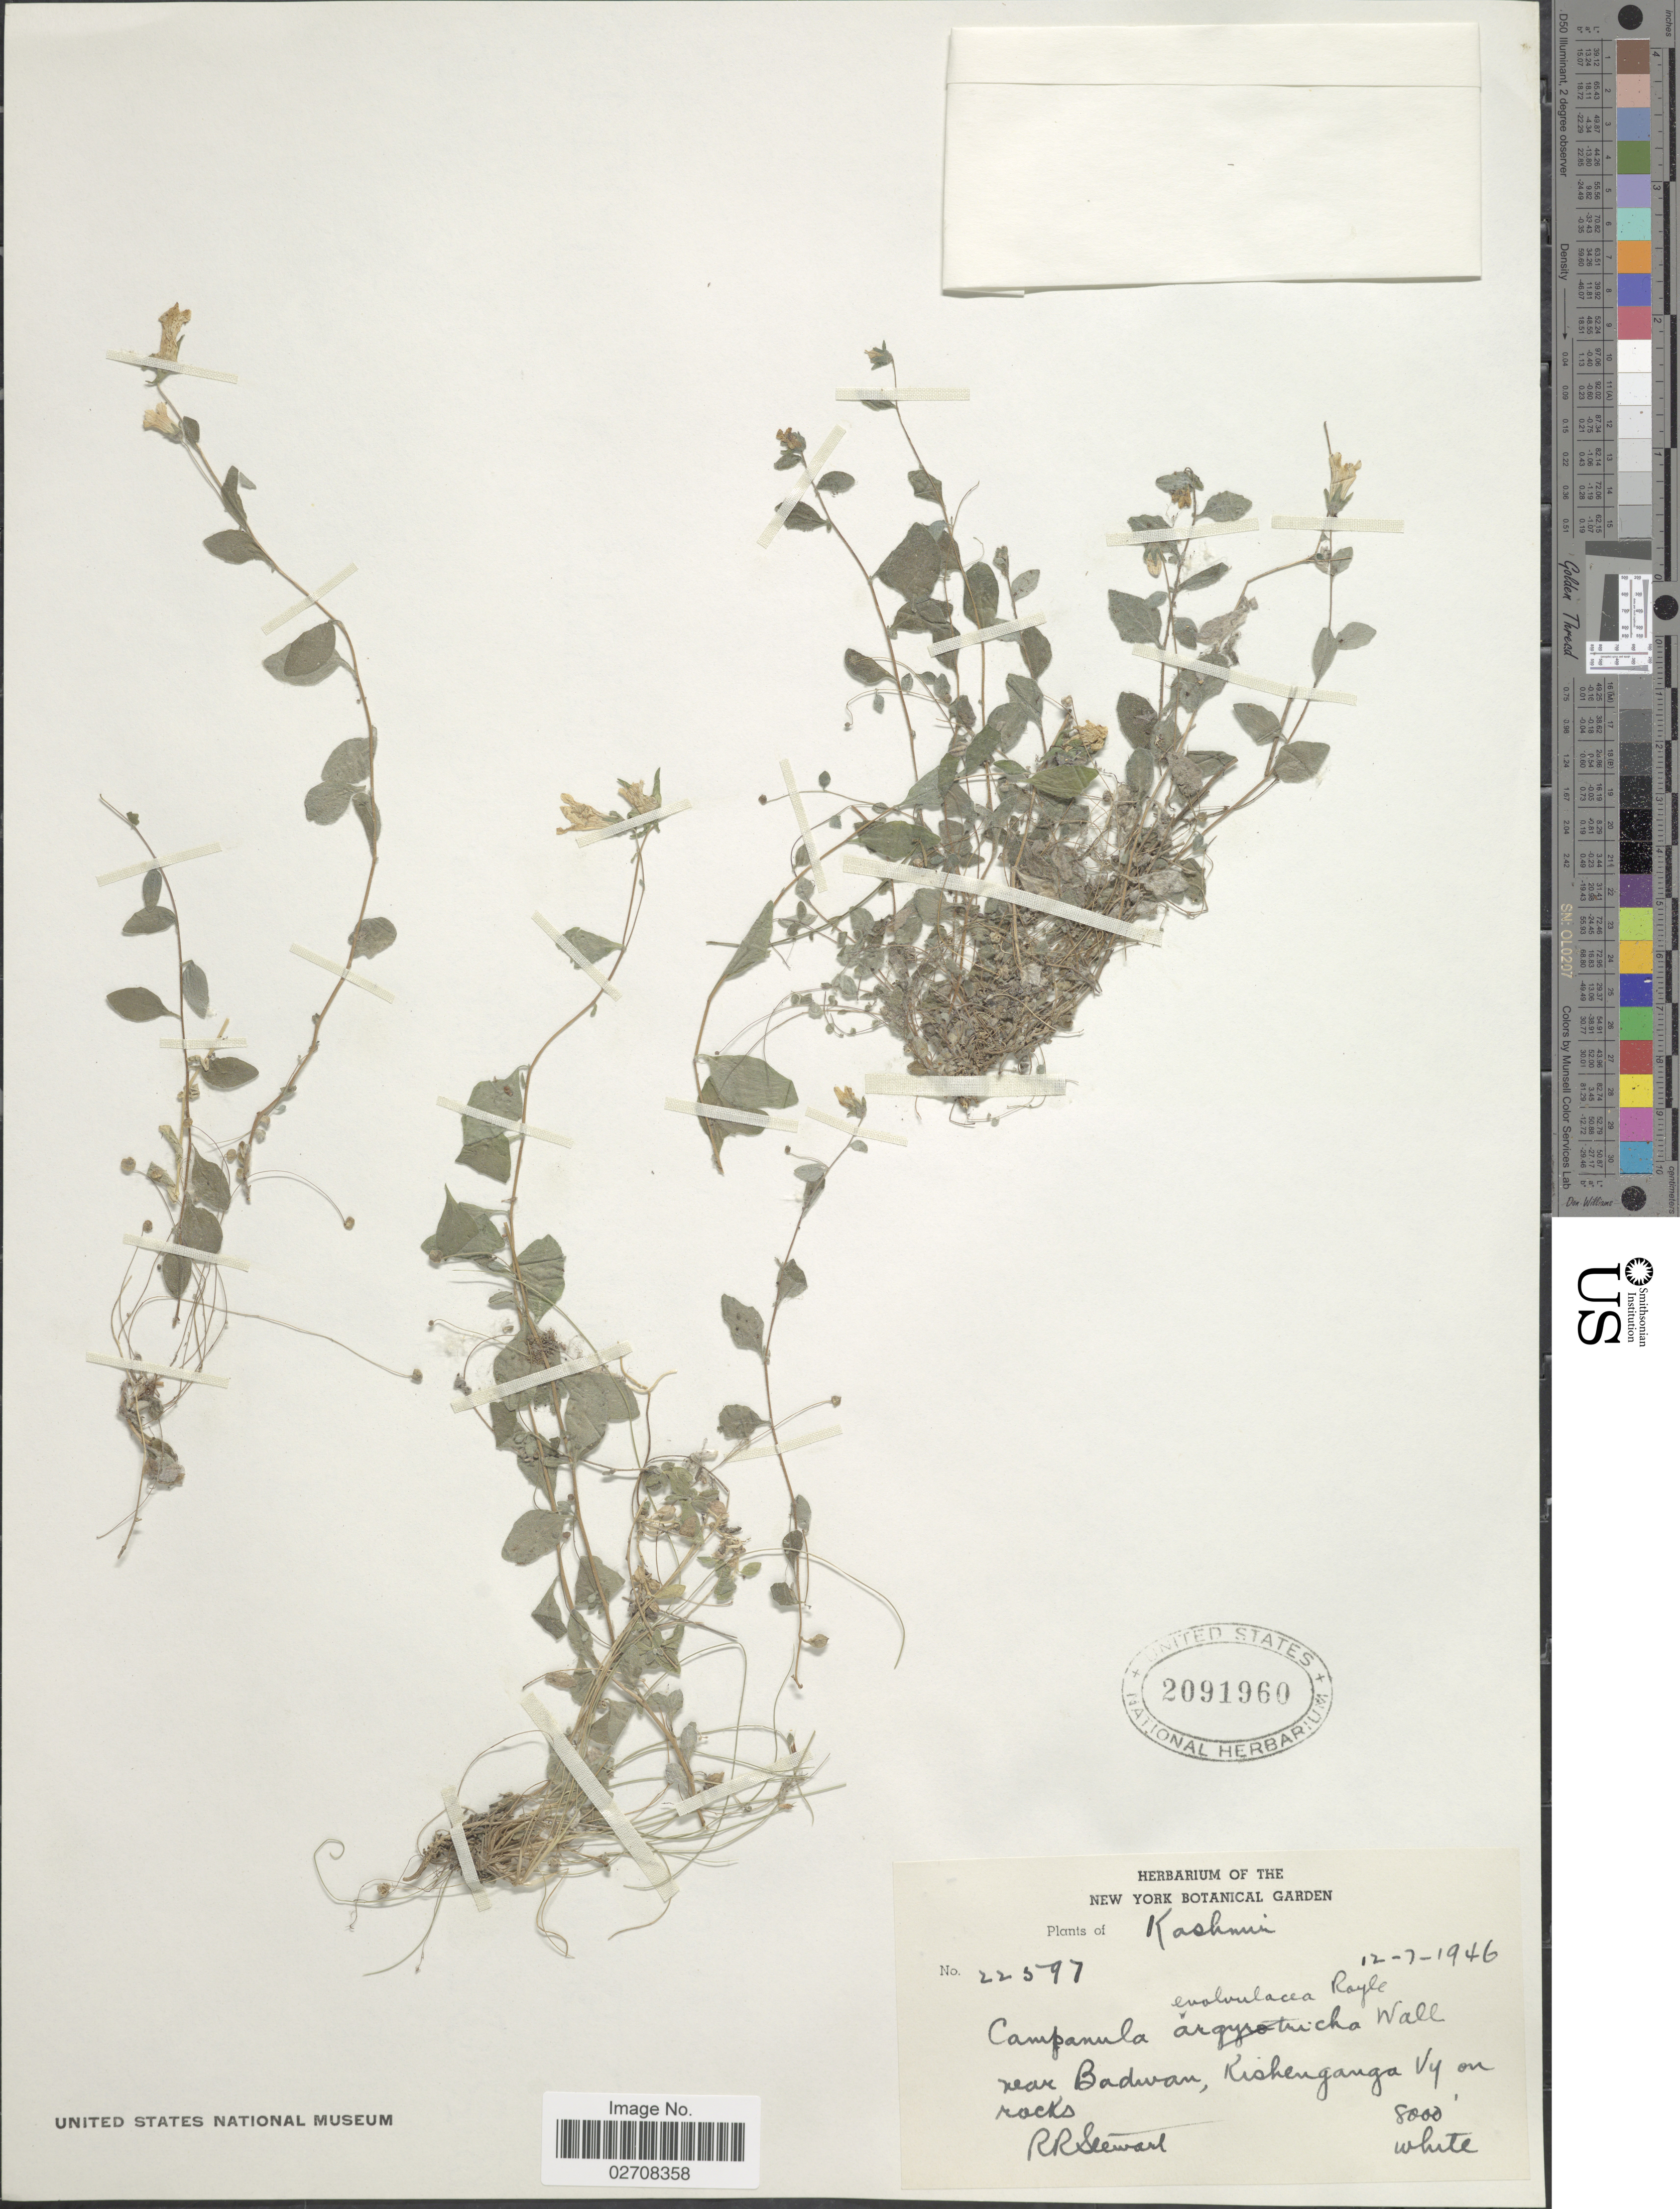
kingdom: Plantae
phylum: Tracheophyta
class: Magnoliopsida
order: Asterales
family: Campanulaceae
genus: Campanula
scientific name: Campanula evolvulacea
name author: Royle ex A. DC.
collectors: R. R. Stewart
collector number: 22597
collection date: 1946-07-12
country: Pakistan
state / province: Azad Kashmir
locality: Kashmir. Near Badwan, Kishenganga Vy on rocks.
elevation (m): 2438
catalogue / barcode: US 2091960